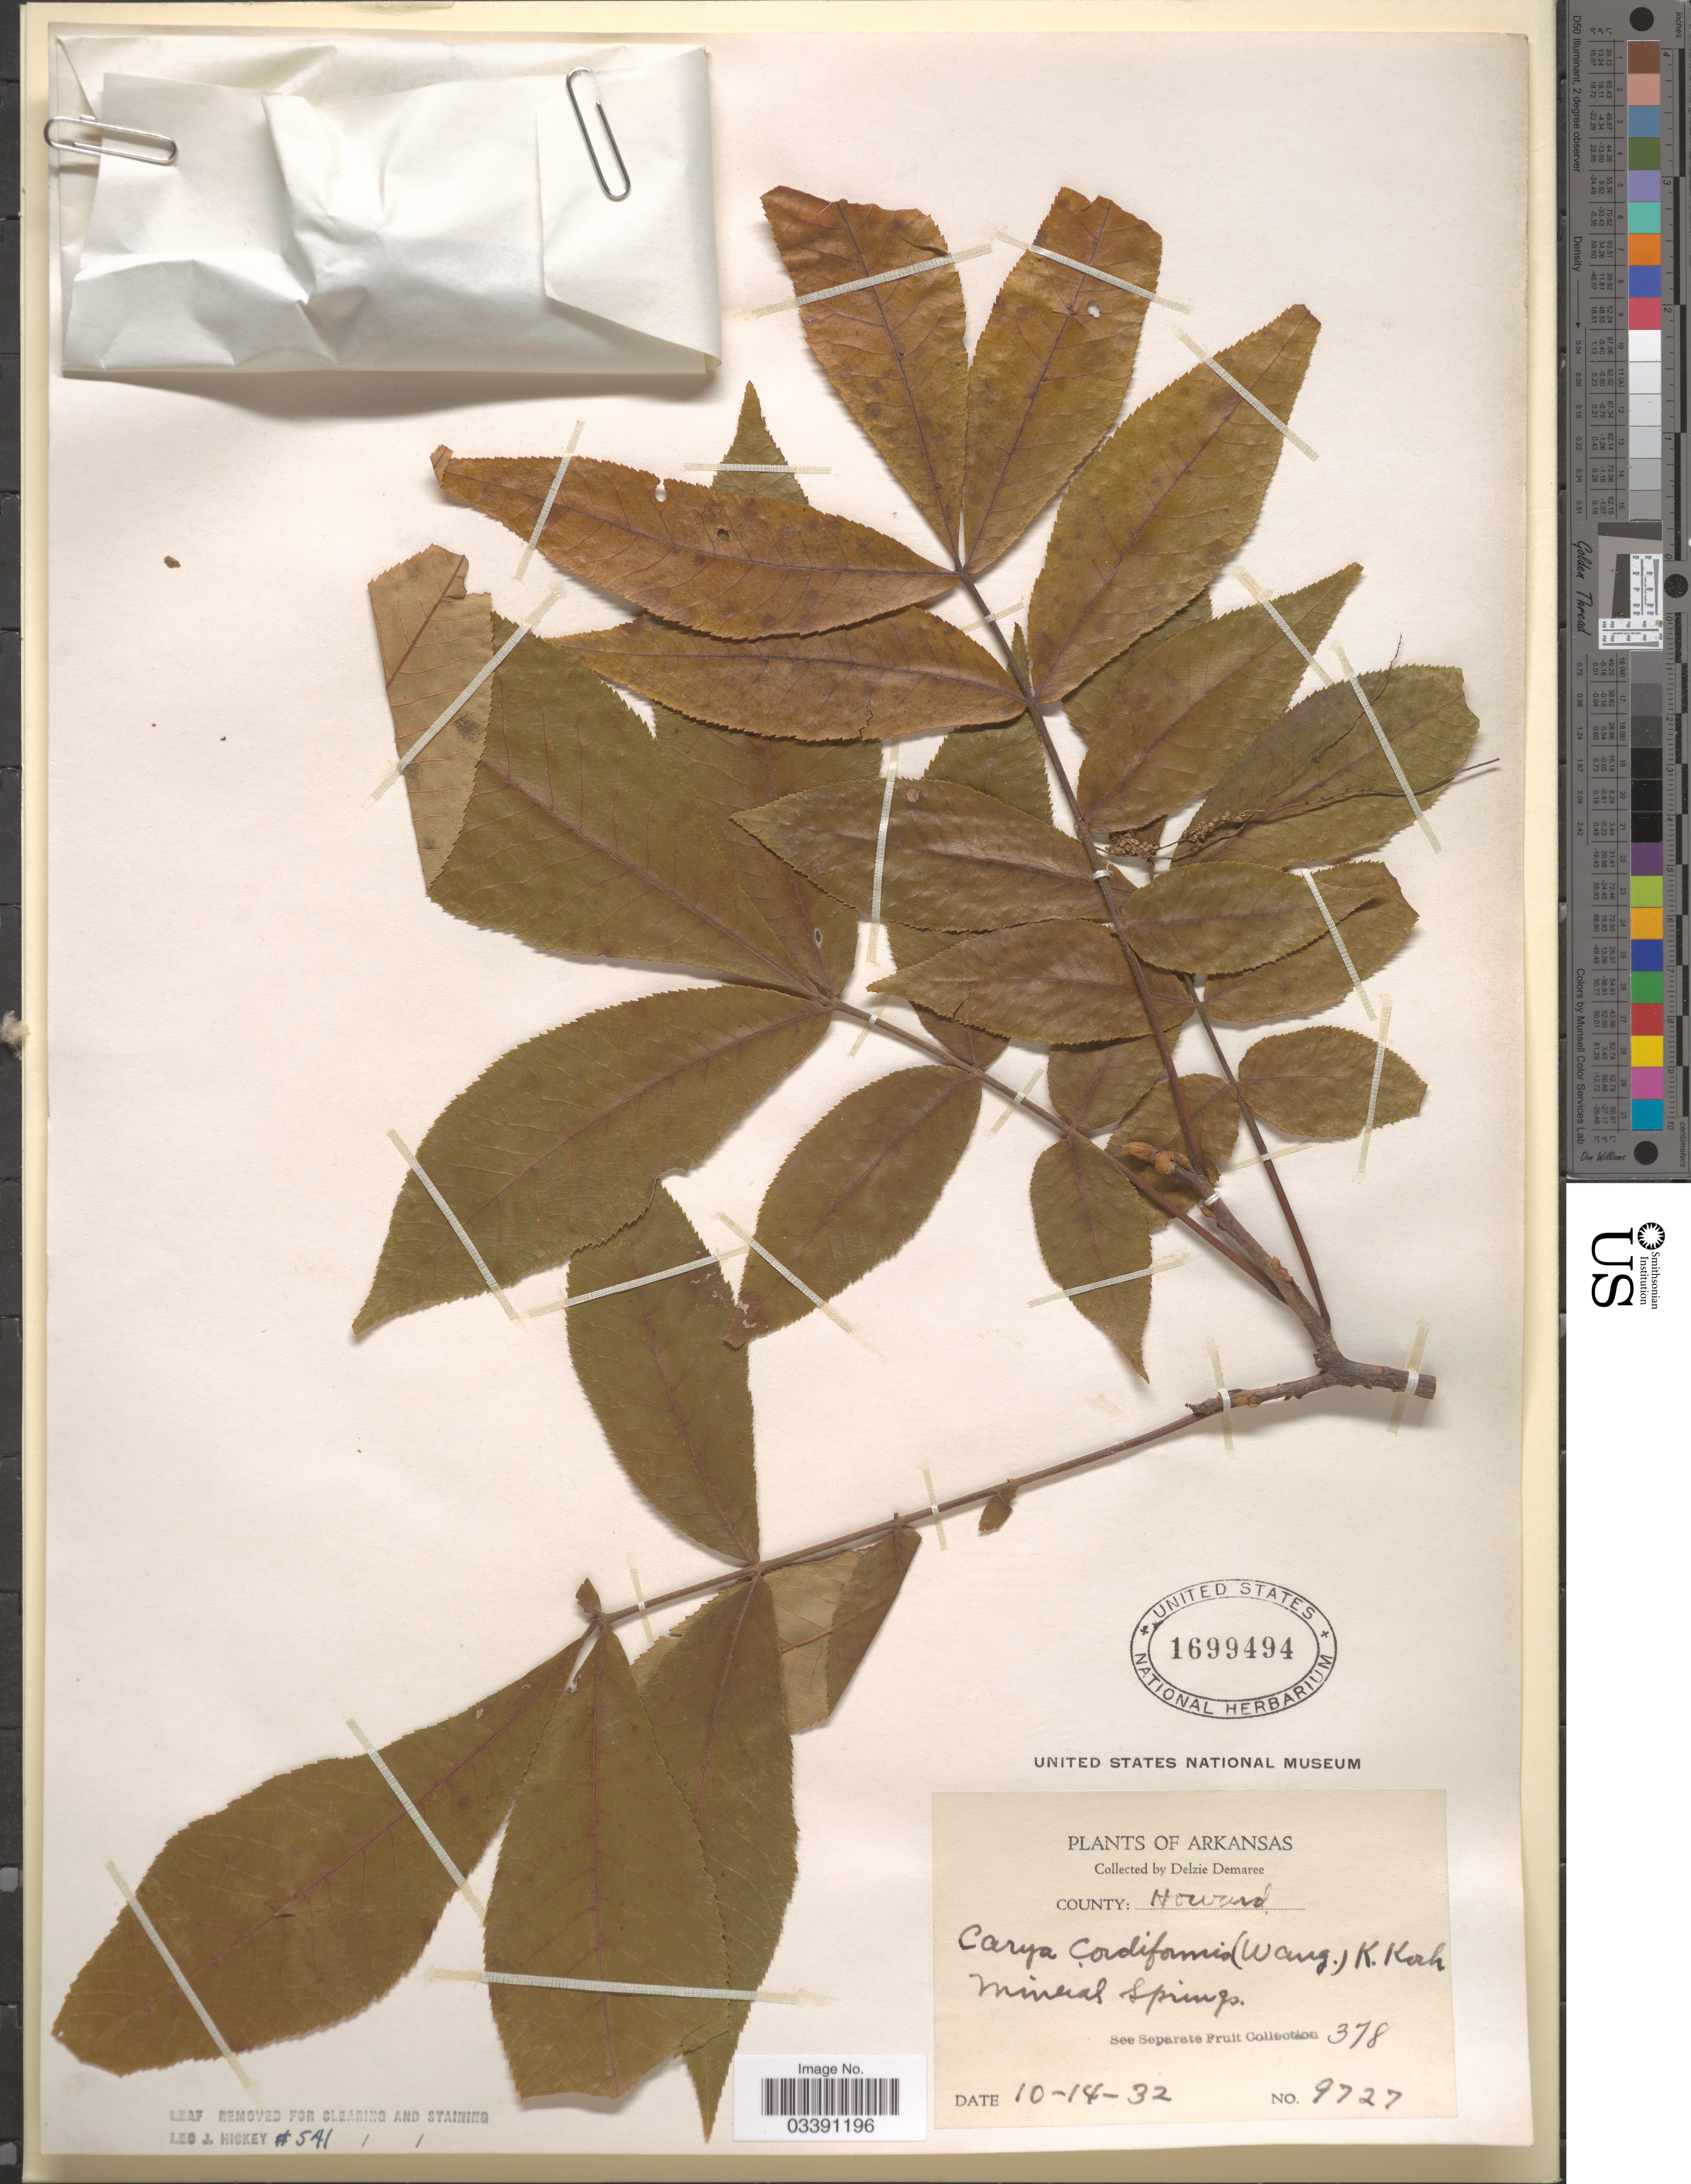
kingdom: Plantae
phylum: Tracheophyta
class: Magnoliopsida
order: Fagales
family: Juglandaceae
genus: Carya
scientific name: Carya cordiformis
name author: (Wangenh.) K. Koch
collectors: D. Demaree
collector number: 9727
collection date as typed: Transcribed d/m/y: 14/10/32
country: United States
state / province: Arkansas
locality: County: Howard. Mineral Springs.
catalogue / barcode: US 1699494